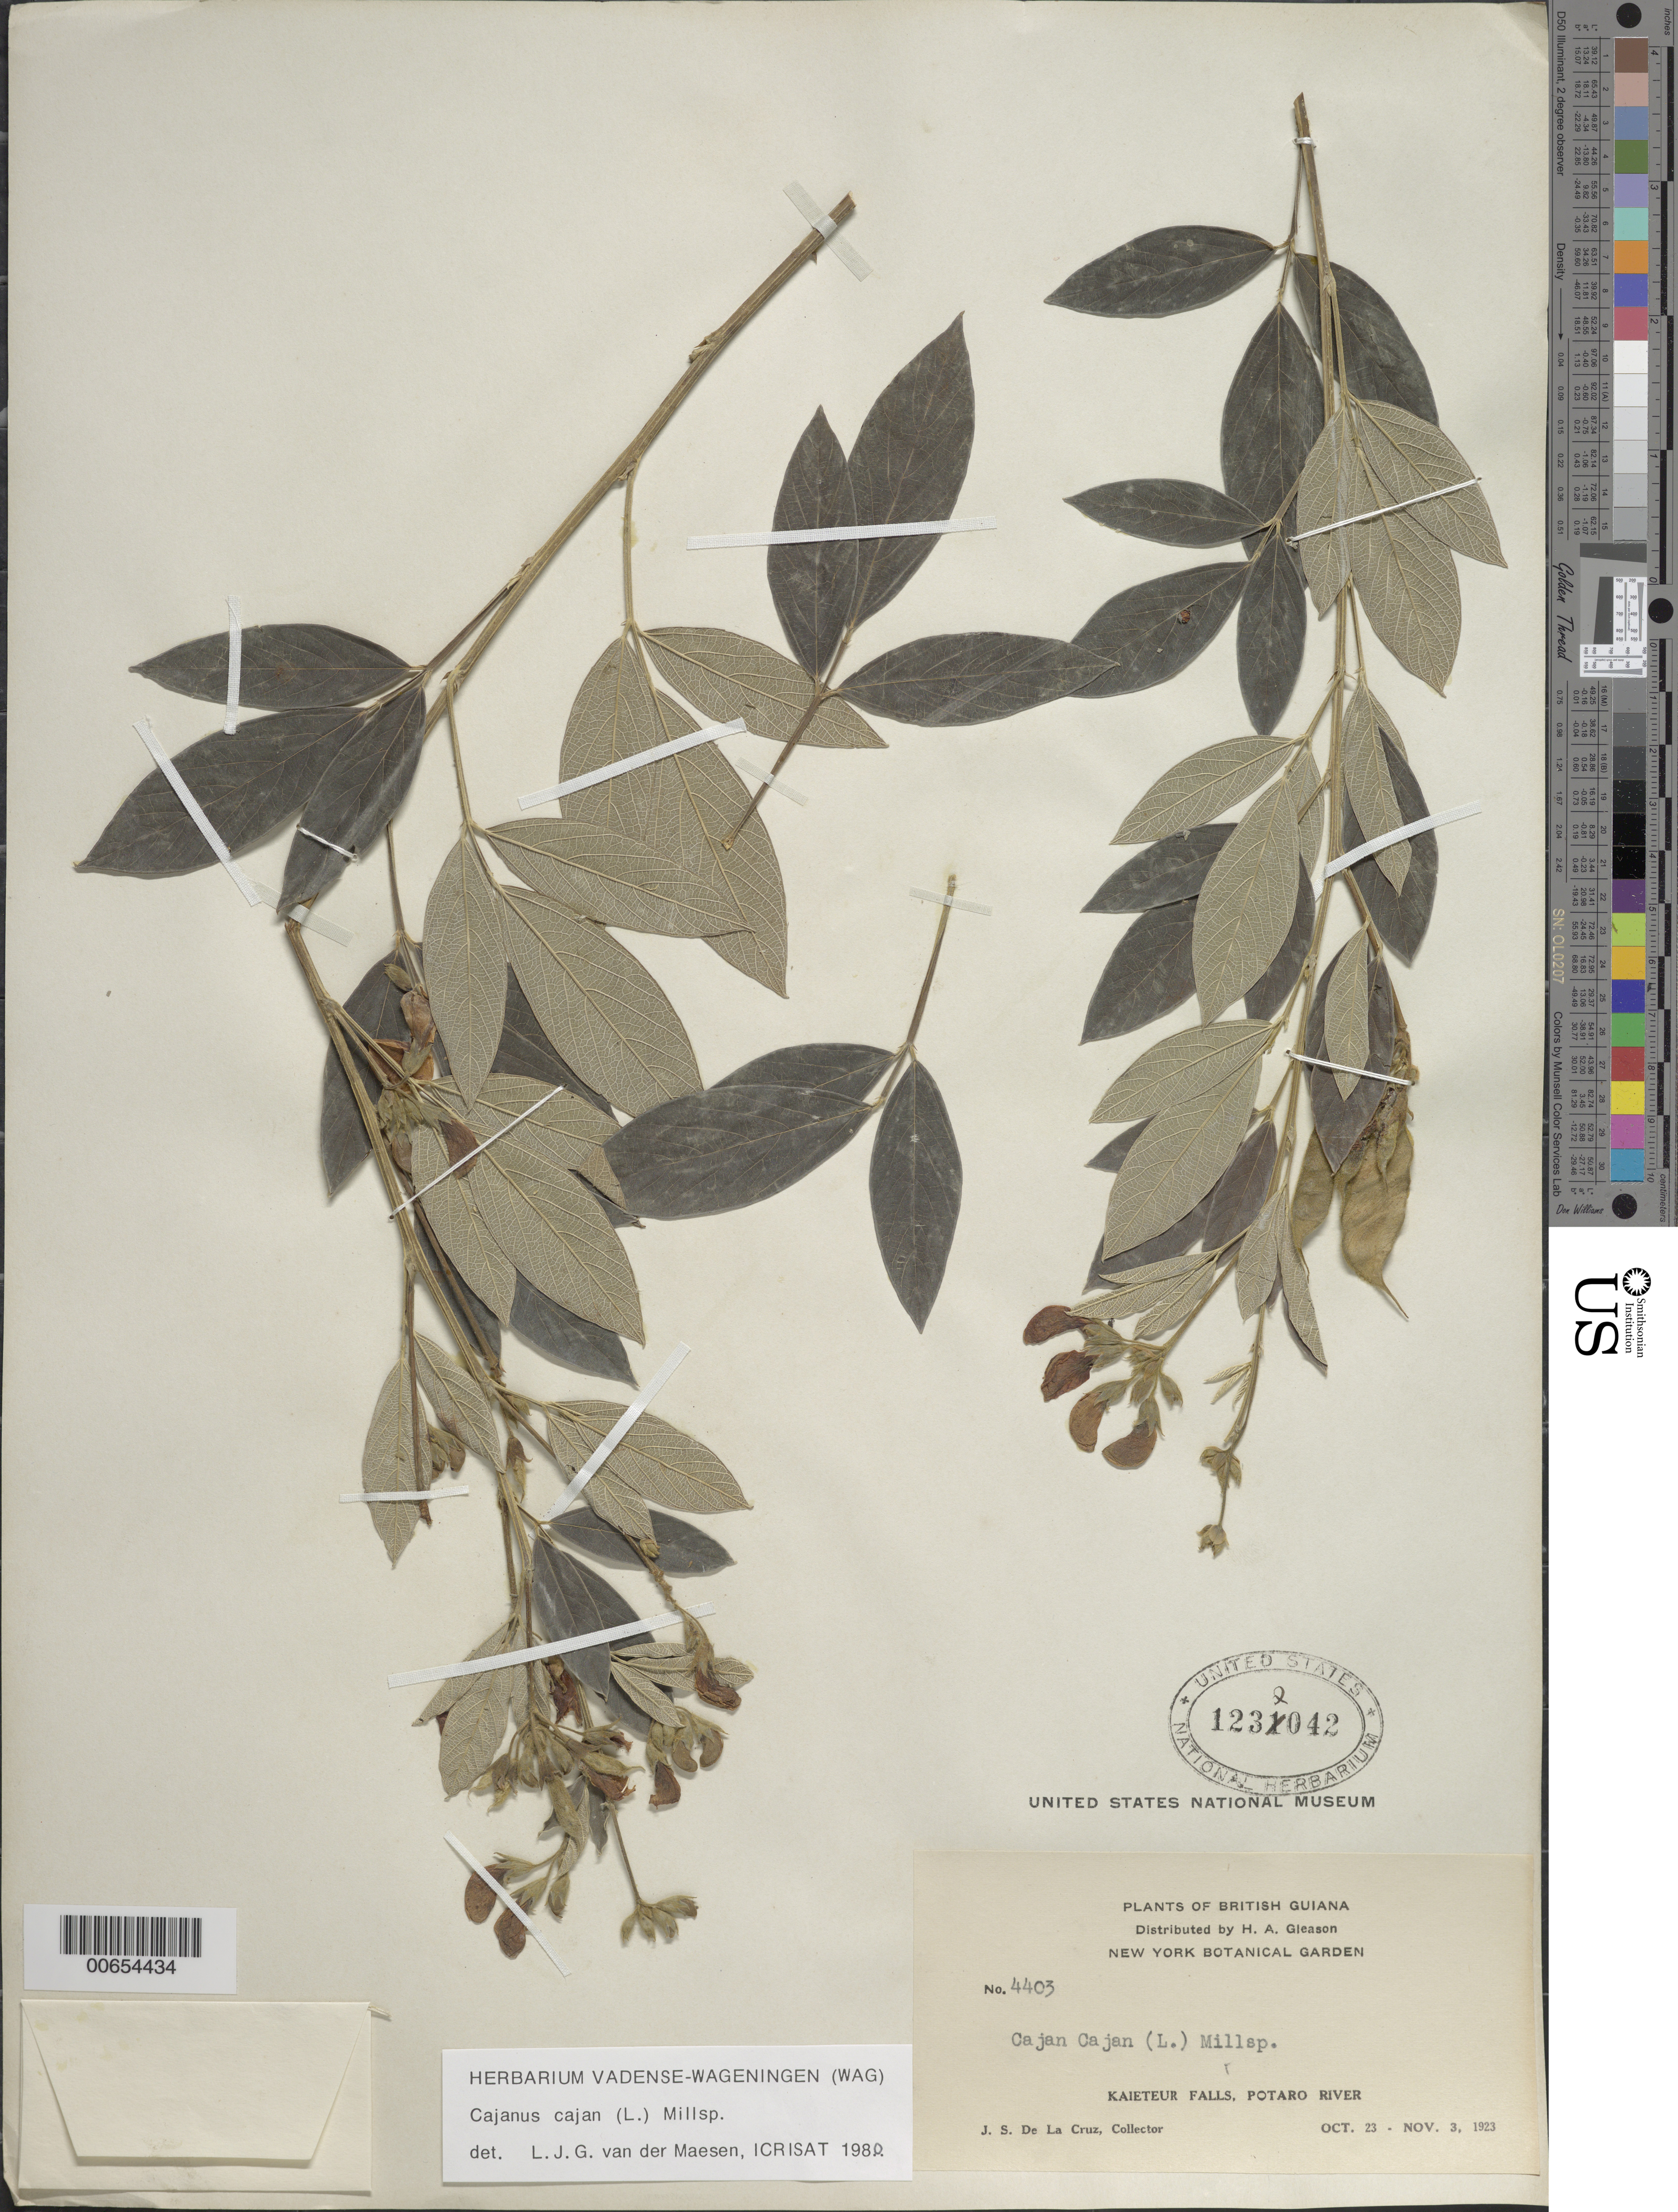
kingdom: Plantae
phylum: Tracheophyta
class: Magnoliopsida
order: Fabales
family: Fabaceae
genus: Cajanus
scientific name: Cajanus cajan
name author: (L.) Huth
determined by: Van Der Maesen, L. J. G., (WAG), Wageningen University (Netherlands)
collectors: J. S. de la Cruz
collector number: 4403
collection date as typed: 23-Oct-23 to 3-Nov-23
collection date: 1923-10-23/1923-11-03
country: Guyana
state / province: Potaro-Siparuni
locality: Kaieteur Falls, Potaro R.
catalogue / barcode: US 1232042